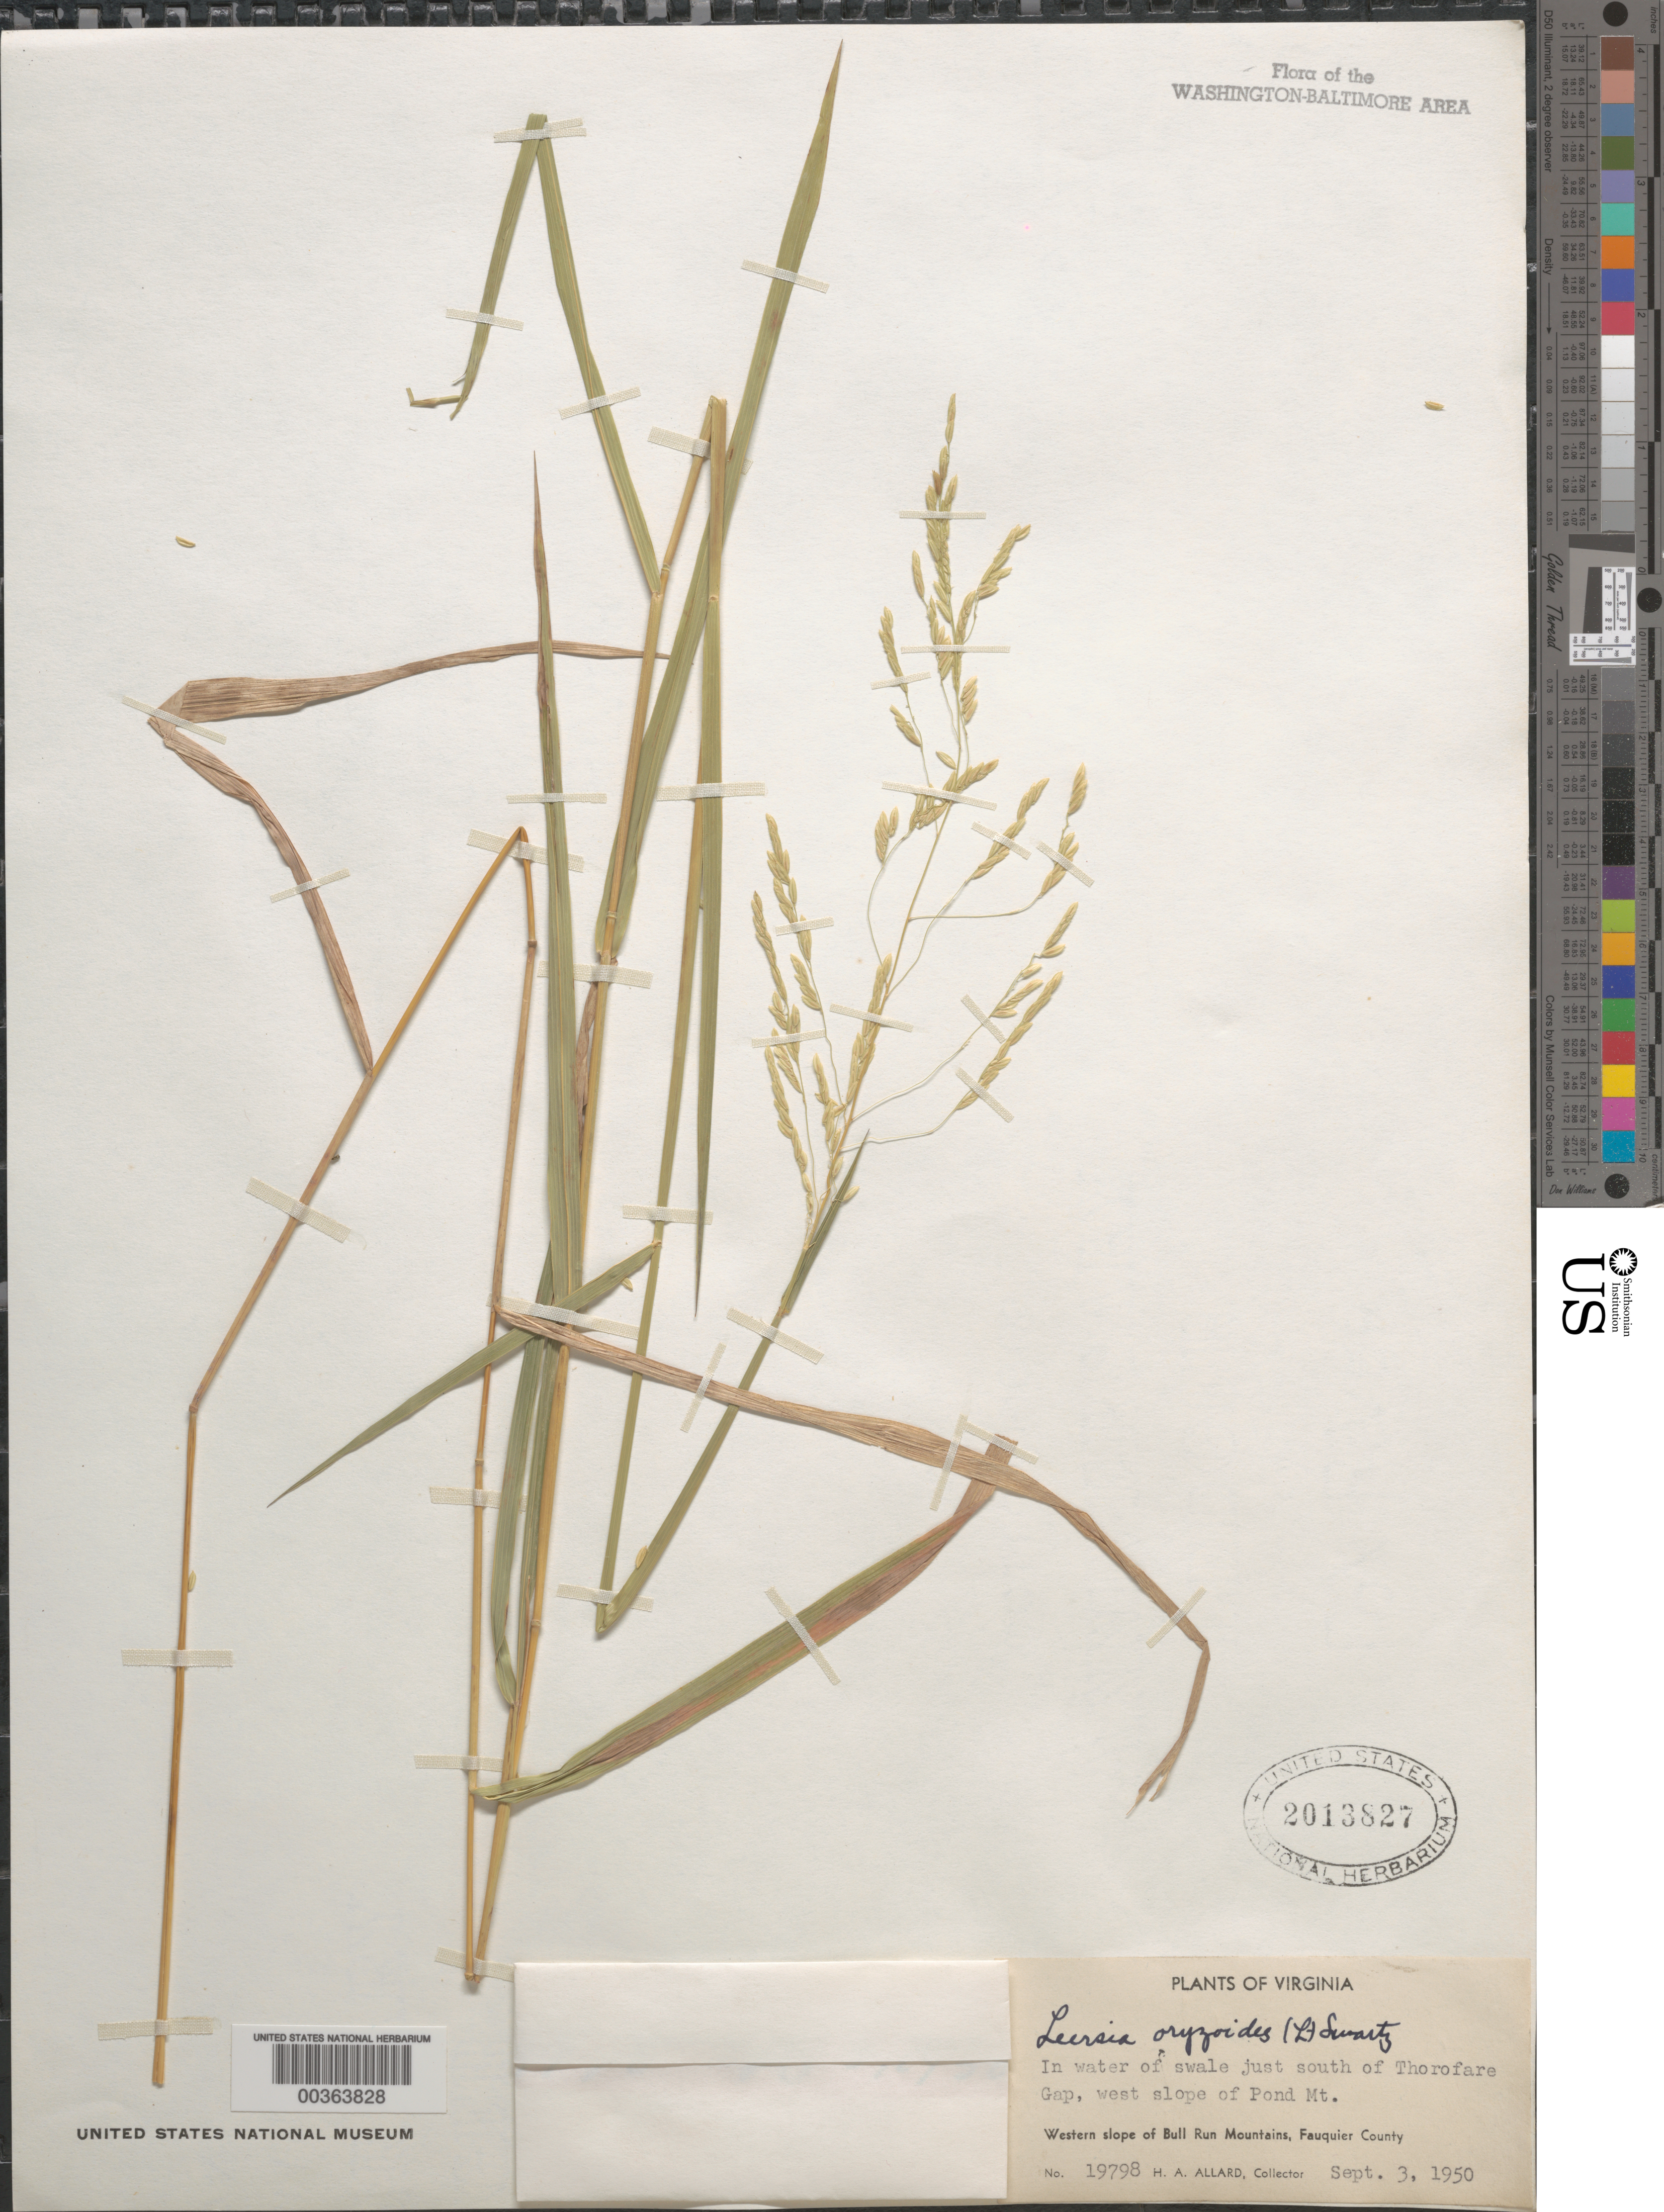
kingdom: Plantae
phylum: Tracheophyta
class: Liliopsida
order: Poales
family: Poaceae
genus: Leersia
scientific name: Leersia oryzoides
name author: (L.) Sw.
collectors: H. A. Allard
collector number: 19798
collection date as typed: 03 Sep 1950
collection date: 1950-09-03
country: United States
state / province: Virginia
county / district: Fauquier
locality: South of Thorofare Gap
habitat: In water of swale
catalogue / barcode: US 2013827